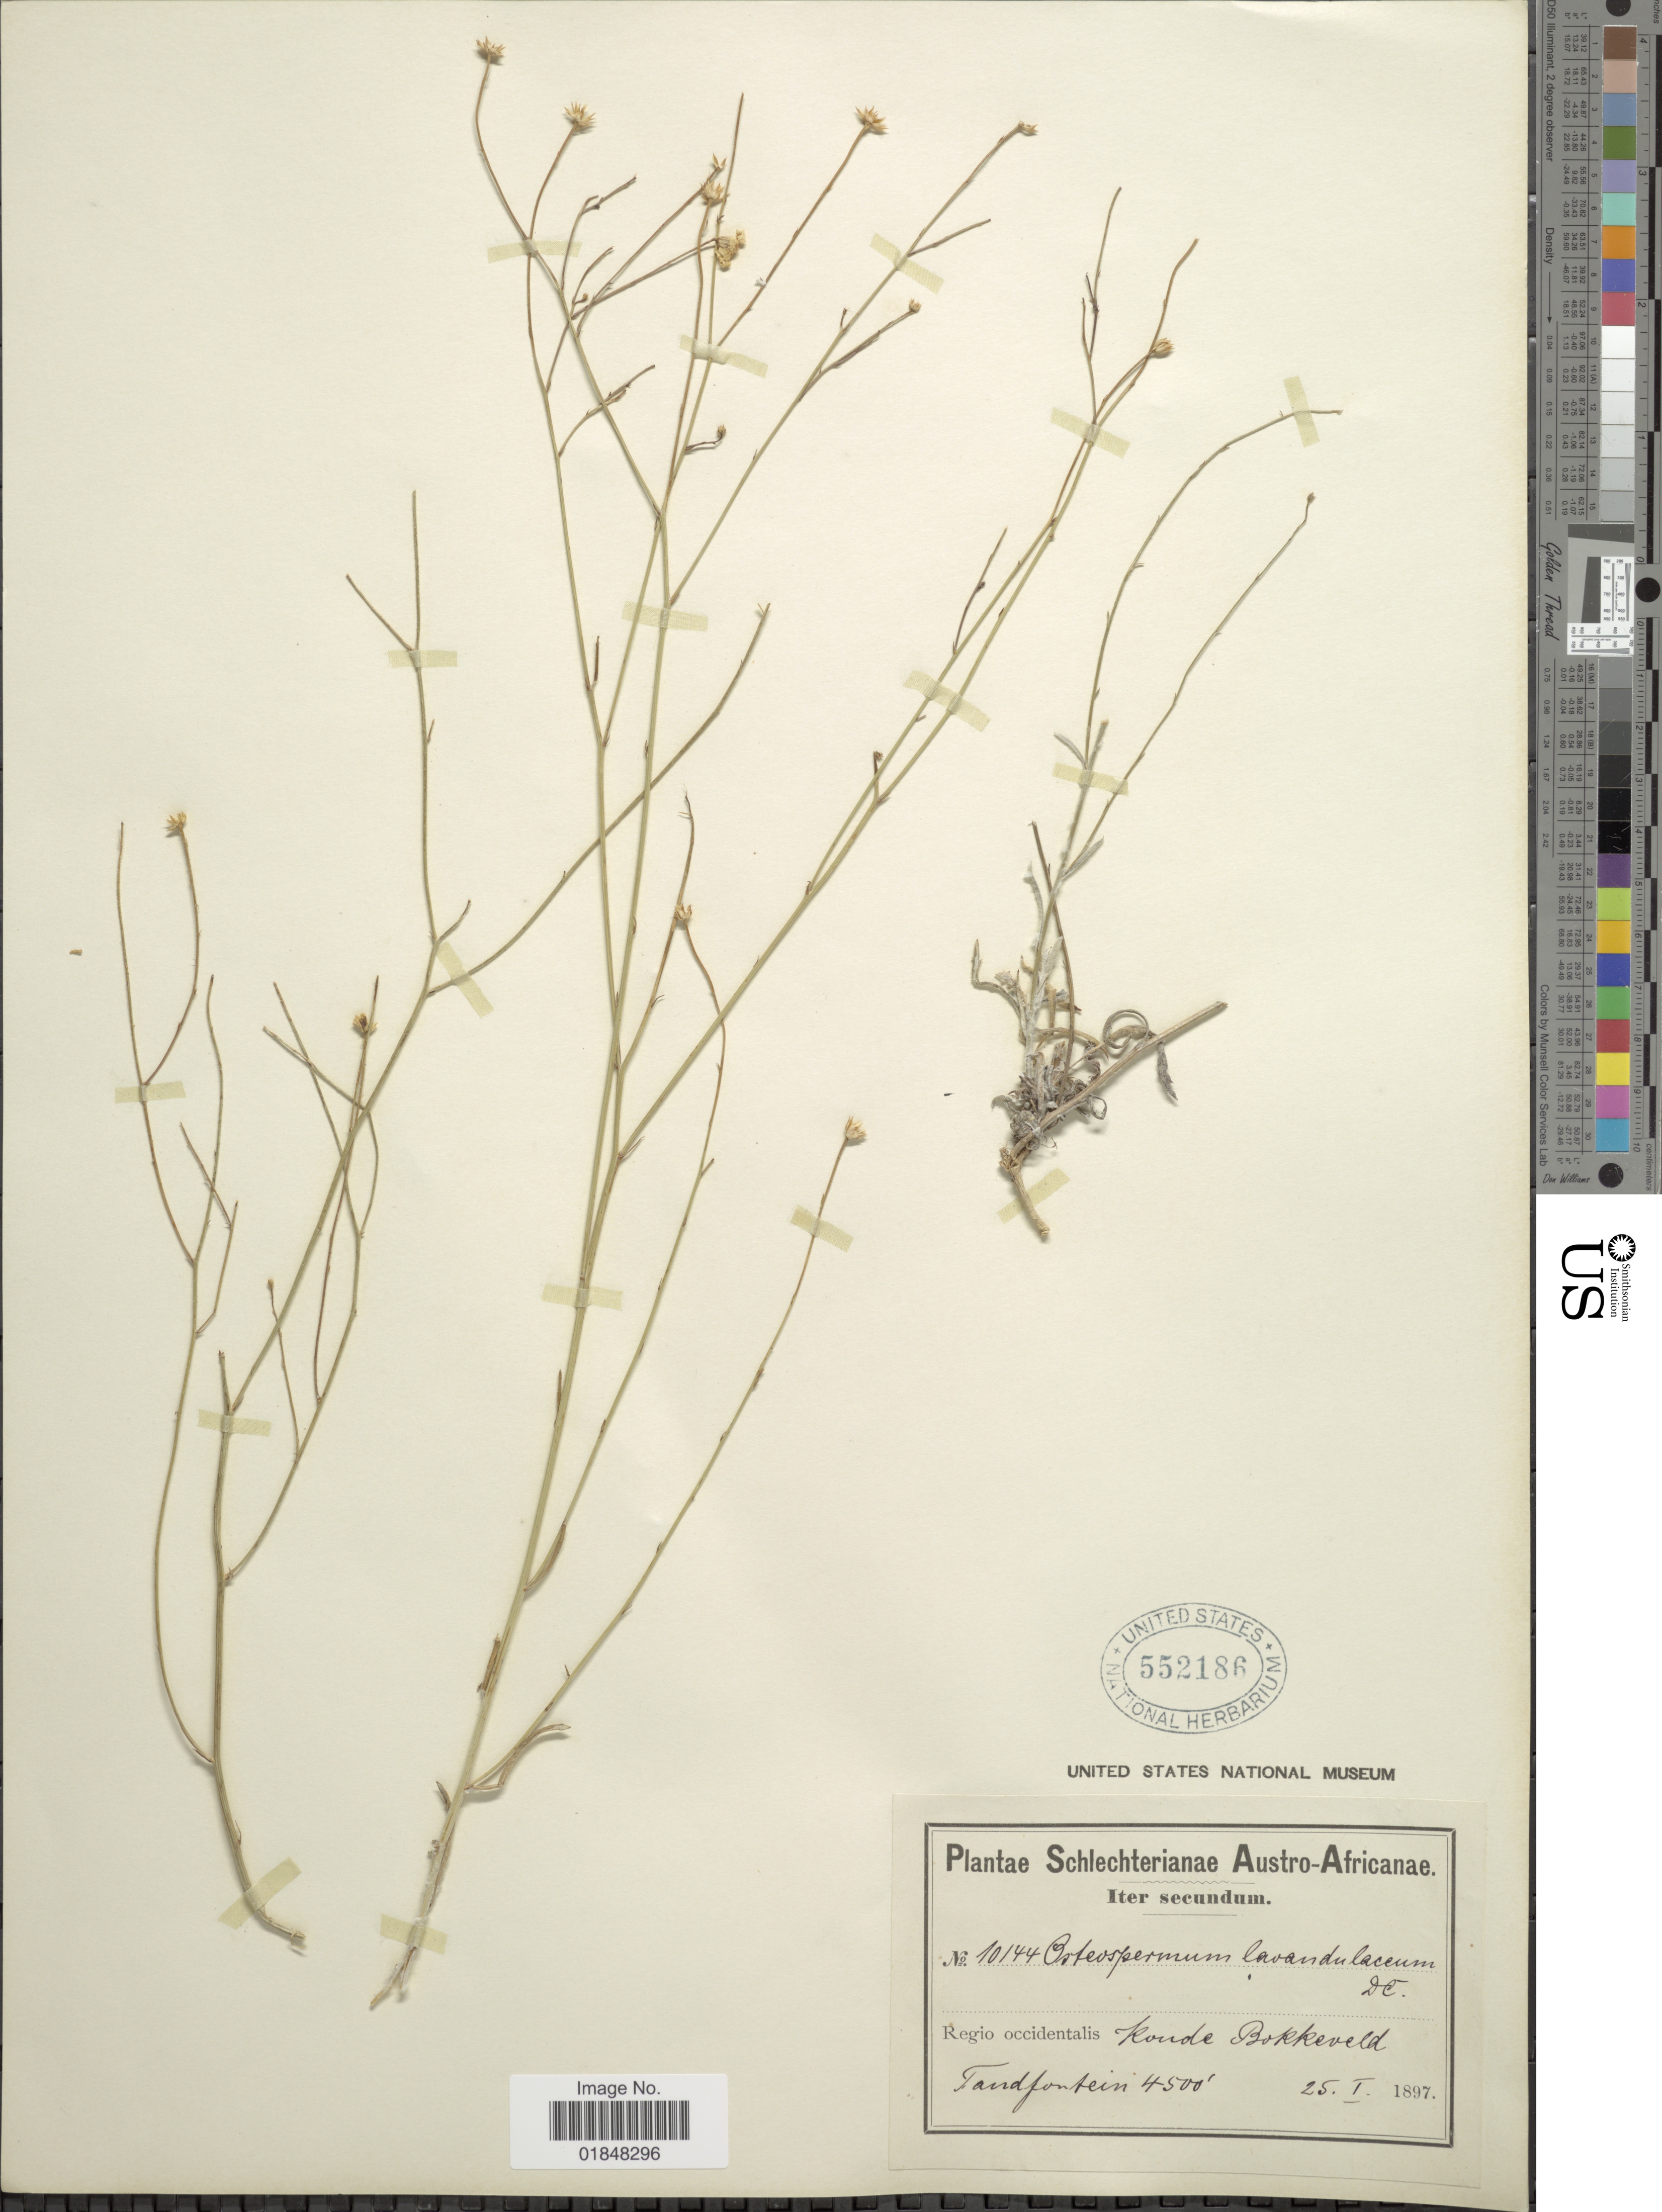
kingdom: Plantae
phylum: Tracheophyta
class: Magnoliopsida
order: Asterales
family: Asteraceae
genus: Osteospermum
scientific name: Osteospermum bidens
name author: Thunb.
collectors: Schlechter, --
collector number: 10144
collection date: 1897-01-25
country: South Africa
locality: Austro - Africanae , Regio occidentalis, Koude Bokkeveld, Tandfontein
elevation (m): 1372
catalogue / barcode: US 552186